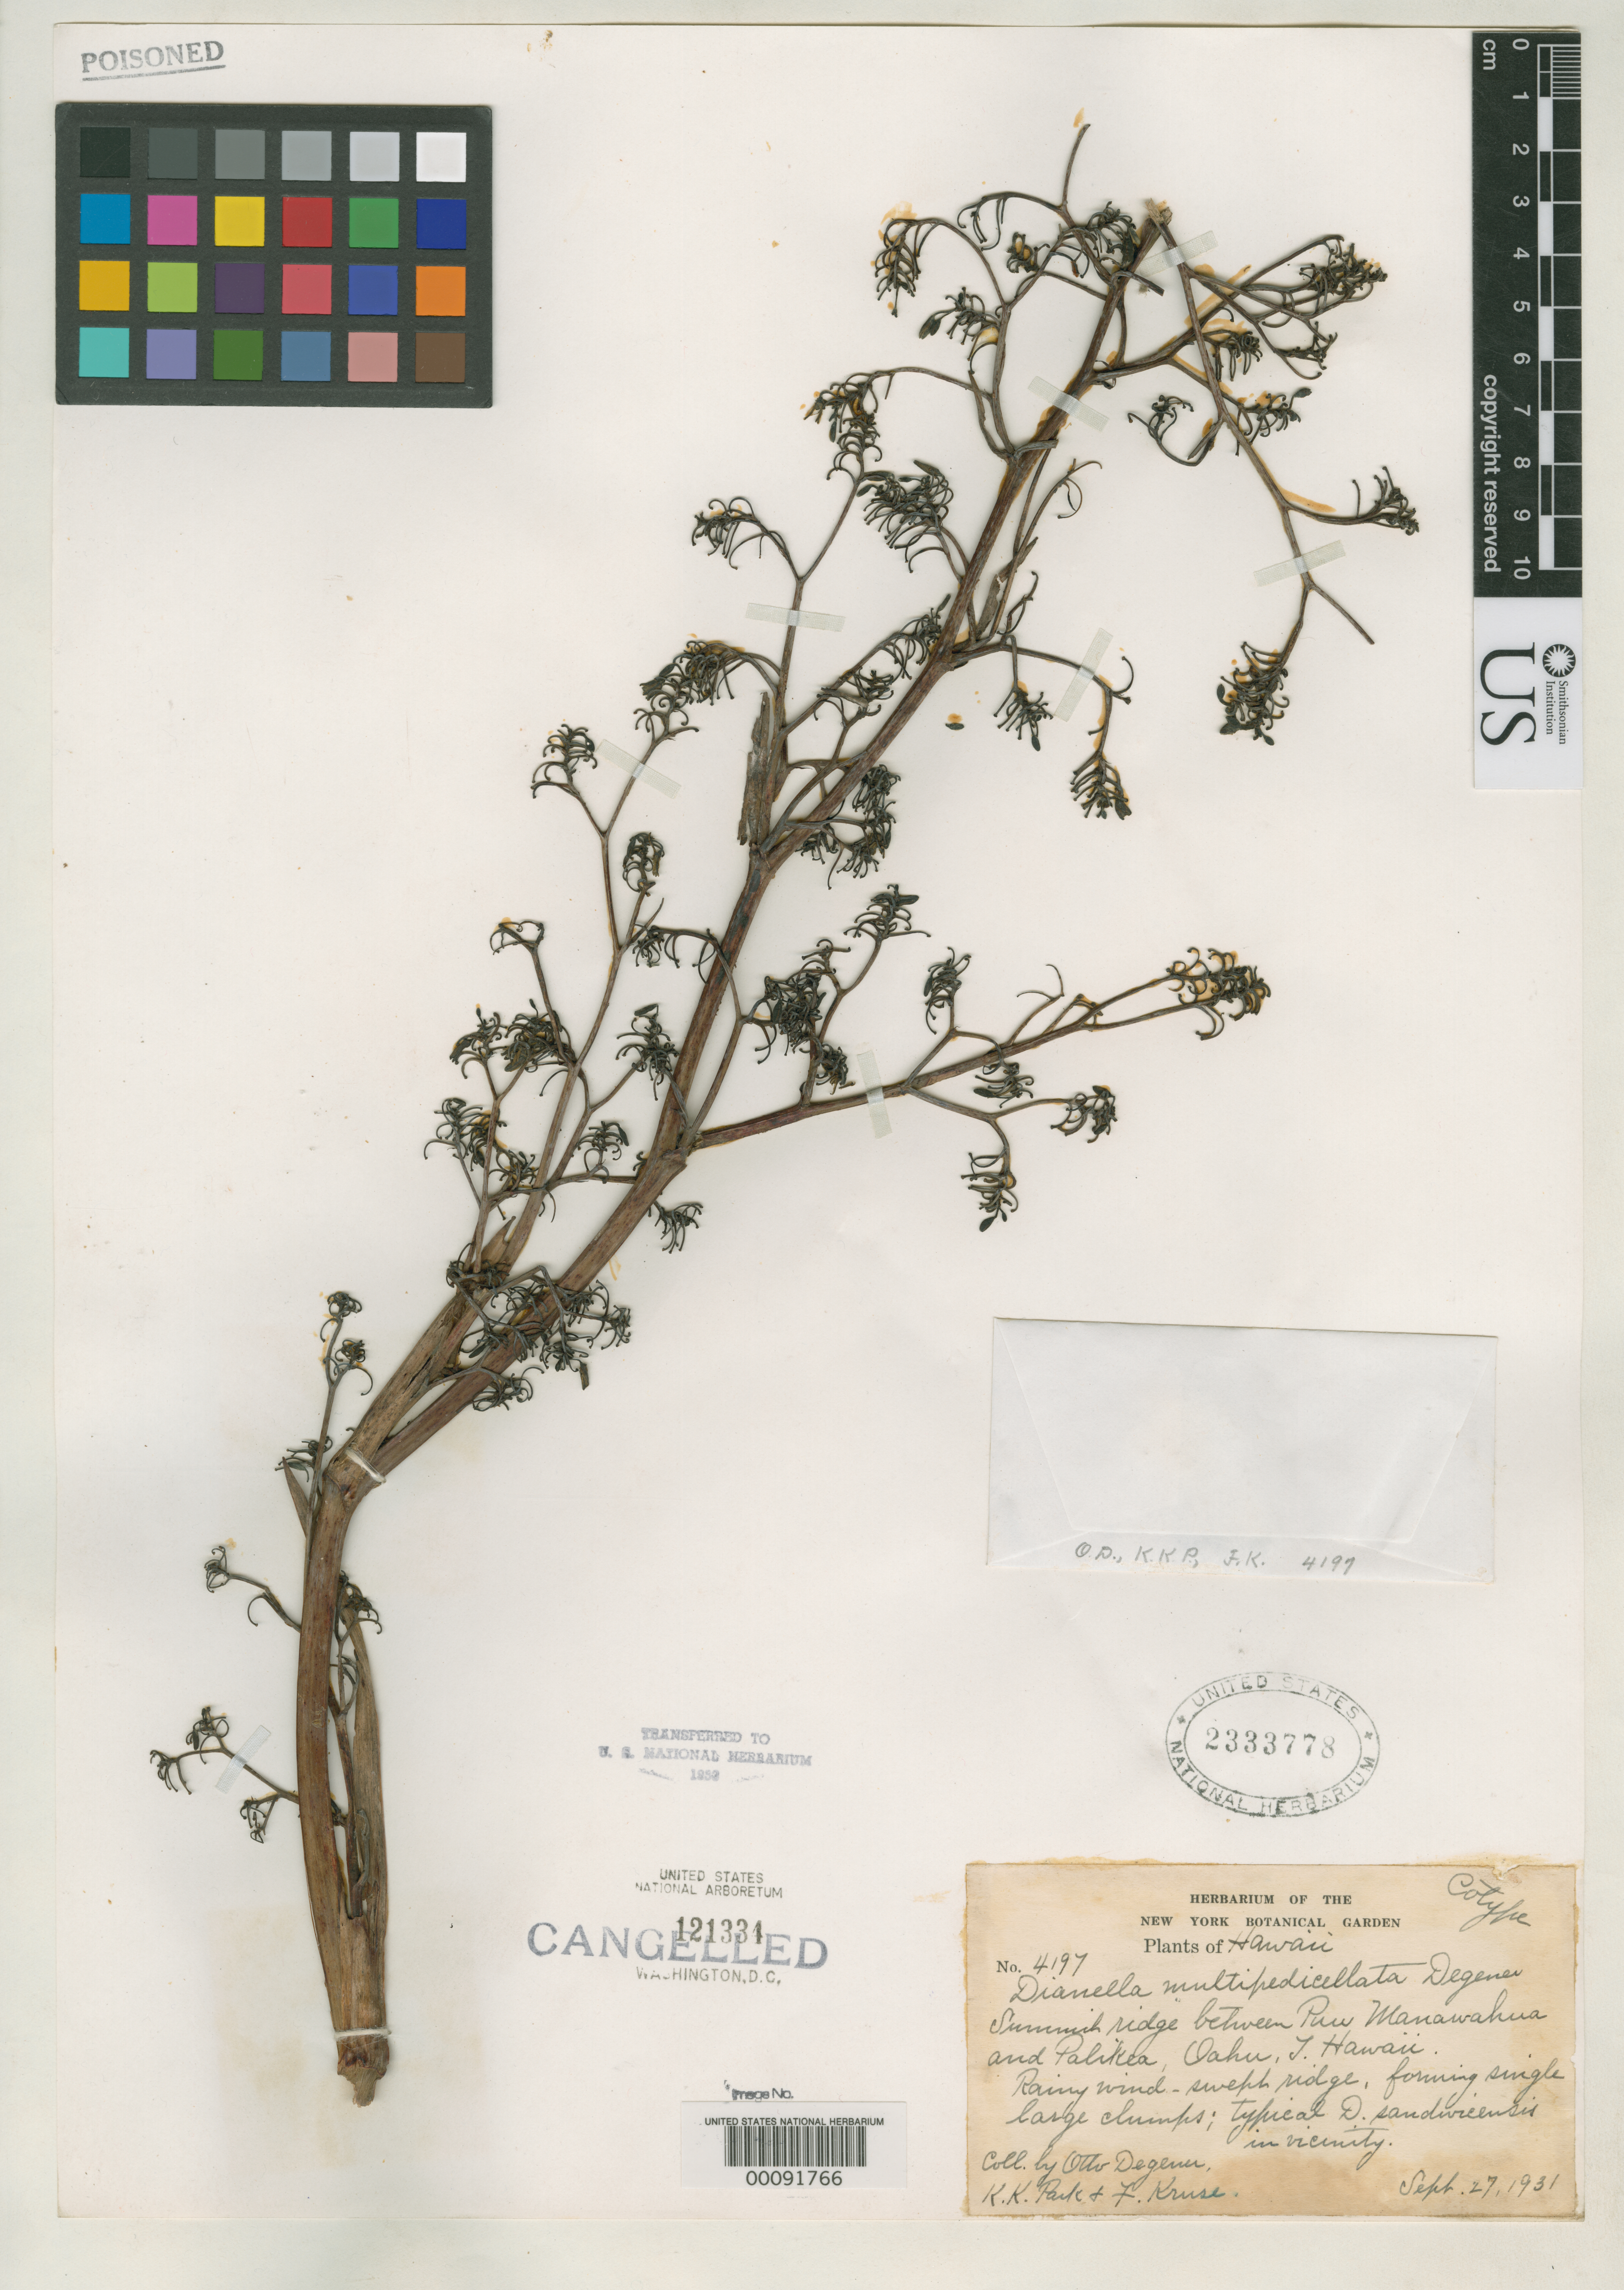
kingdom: Plantae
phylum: Tracheophyta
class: Liliopsida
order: Asparagales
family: Asphodelaceae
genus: Dianella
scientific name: Dianella multipedicellata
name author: O. Deg.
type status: Isotype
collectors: O. Degener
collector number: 4197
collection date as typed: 27 Sep 1931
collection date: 1931-09-27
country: United States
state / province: Hawaii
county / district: Honolulu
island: Oahu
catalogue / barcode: US 2333778